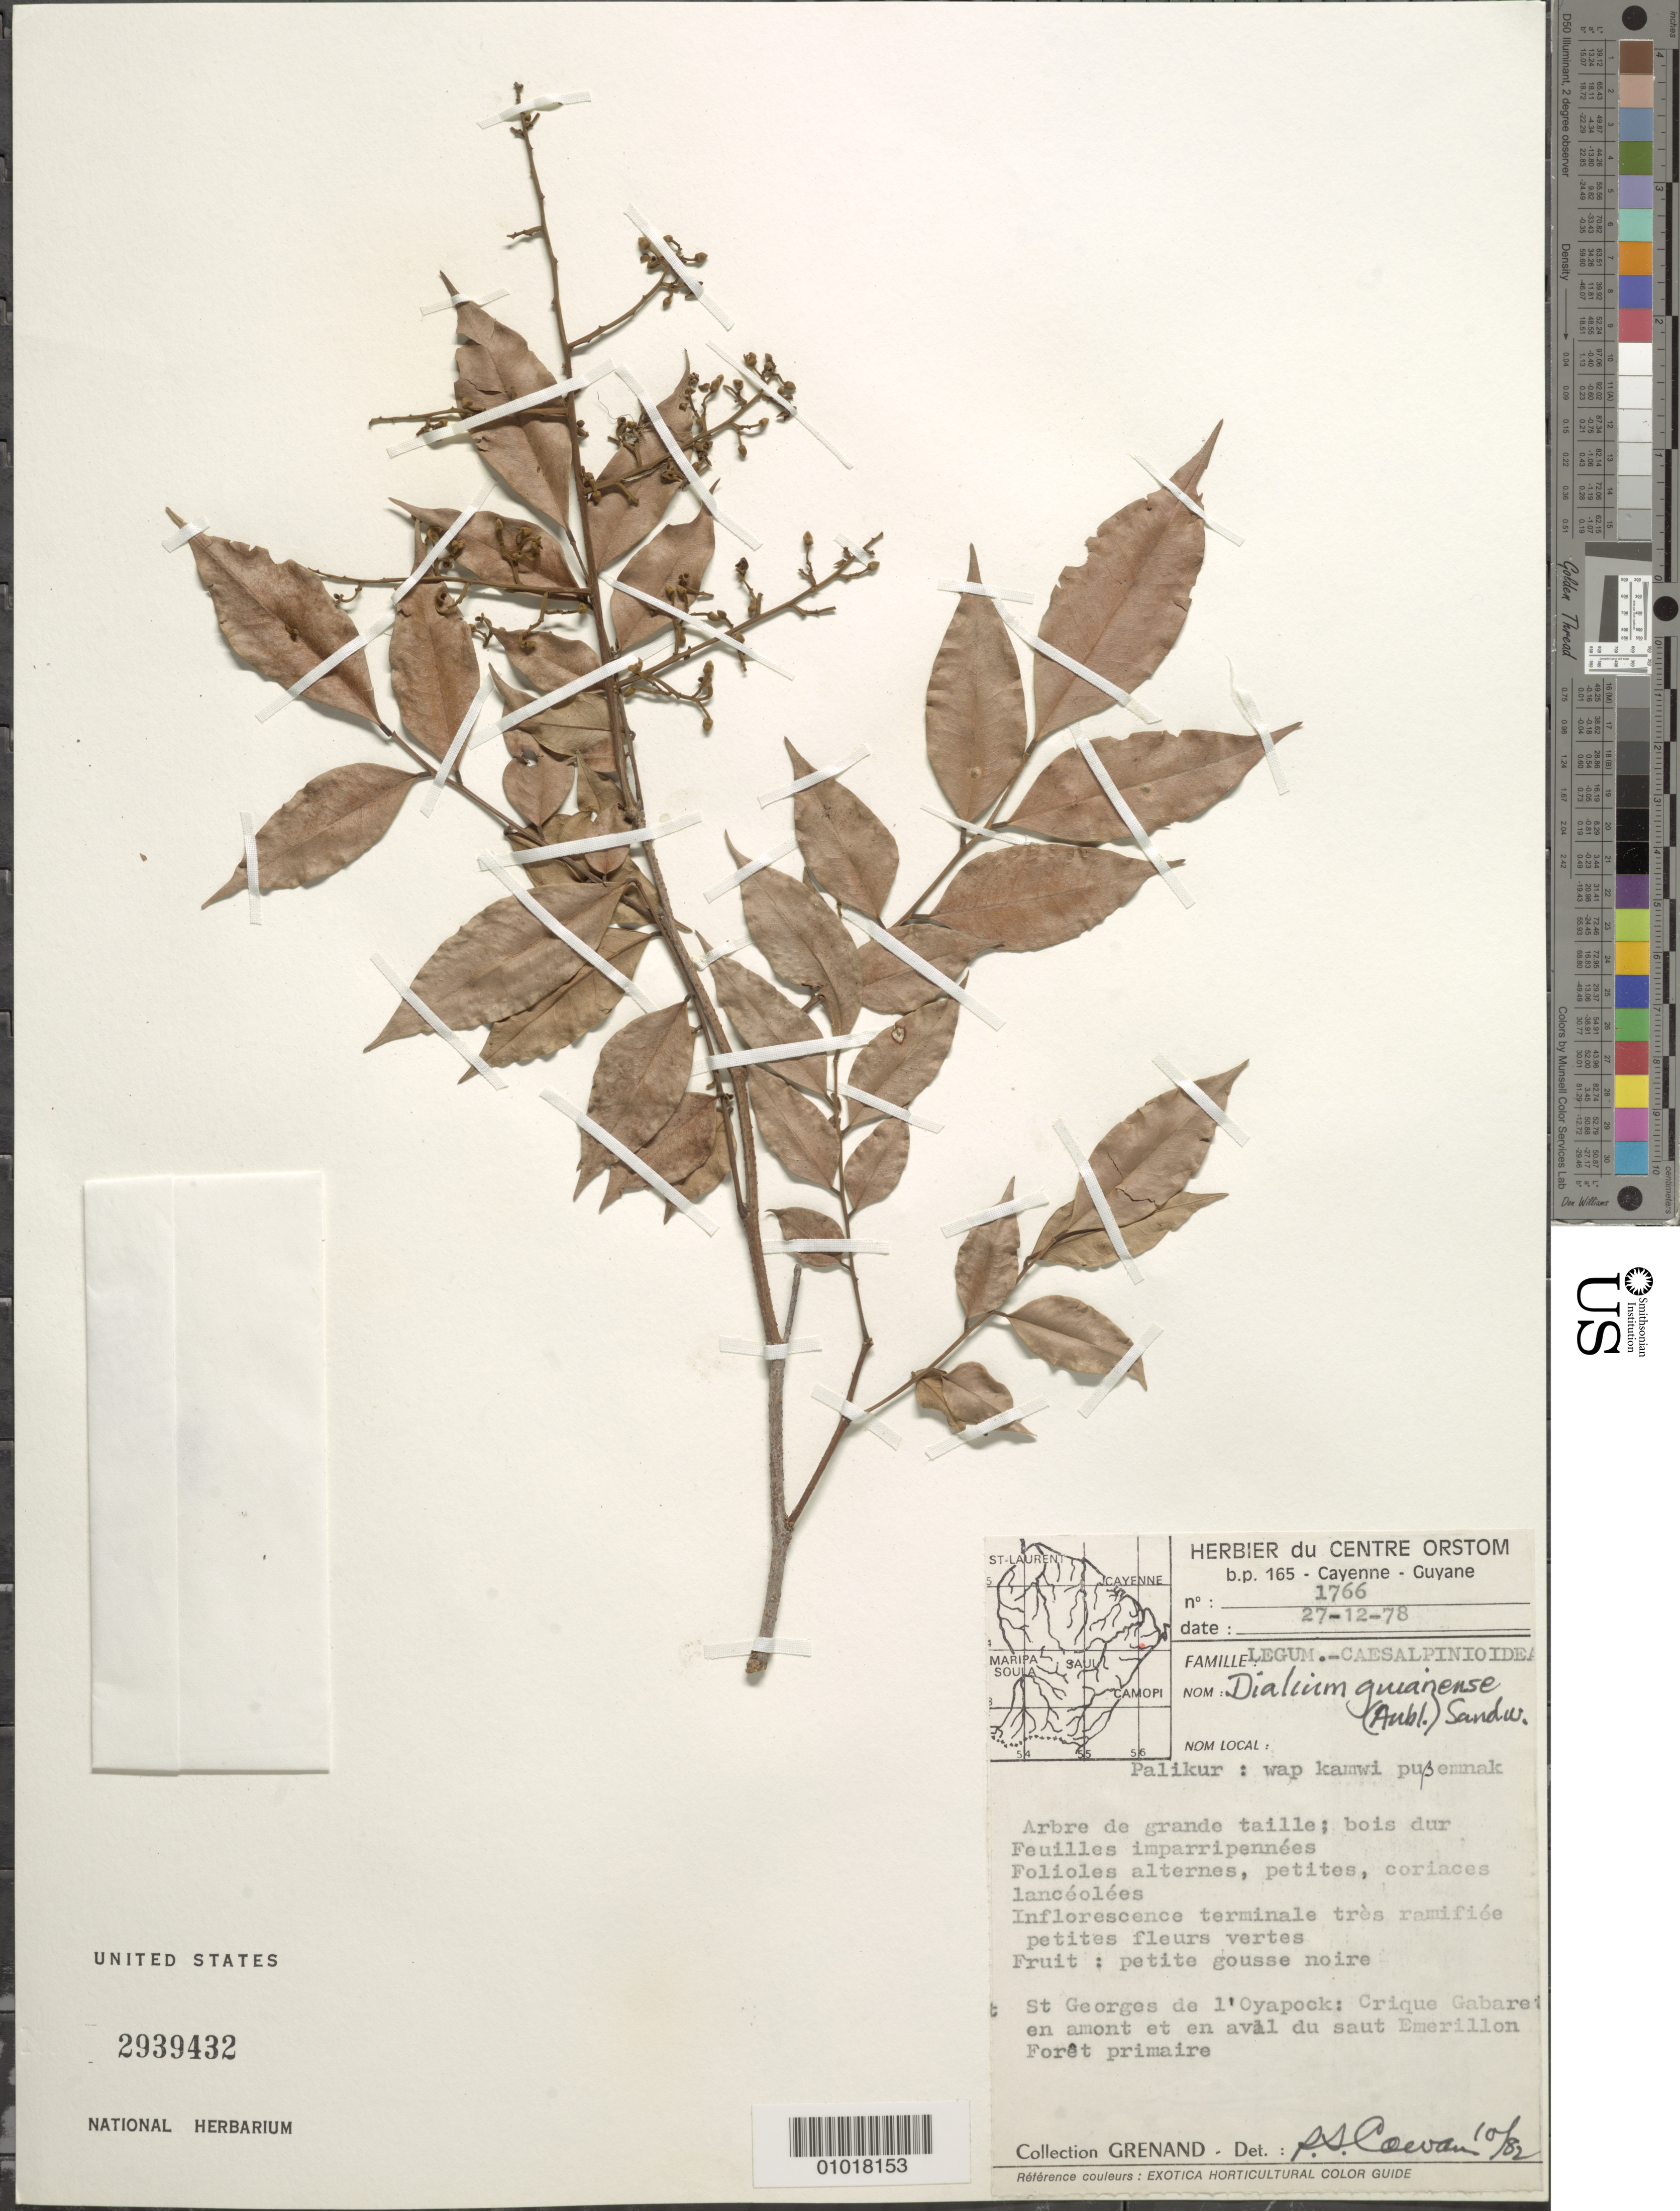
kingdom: Plantae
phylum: Tracheophyta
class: Magnoliopsida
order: Fabales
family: Fabaceae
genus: Dialium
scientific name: Dialium guianense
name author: (Aubl.) Sandwith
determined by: Cowan, R. S.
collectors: P. Grenand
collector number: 1766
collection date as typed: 27-Dec-78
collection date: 1978-12-27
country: French Guiana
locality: St. Georges de l'Oyapock, Crique Gabaret en amont et en aval du Saut Emerilllon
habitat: Foret primaire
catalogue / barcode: US 2939432